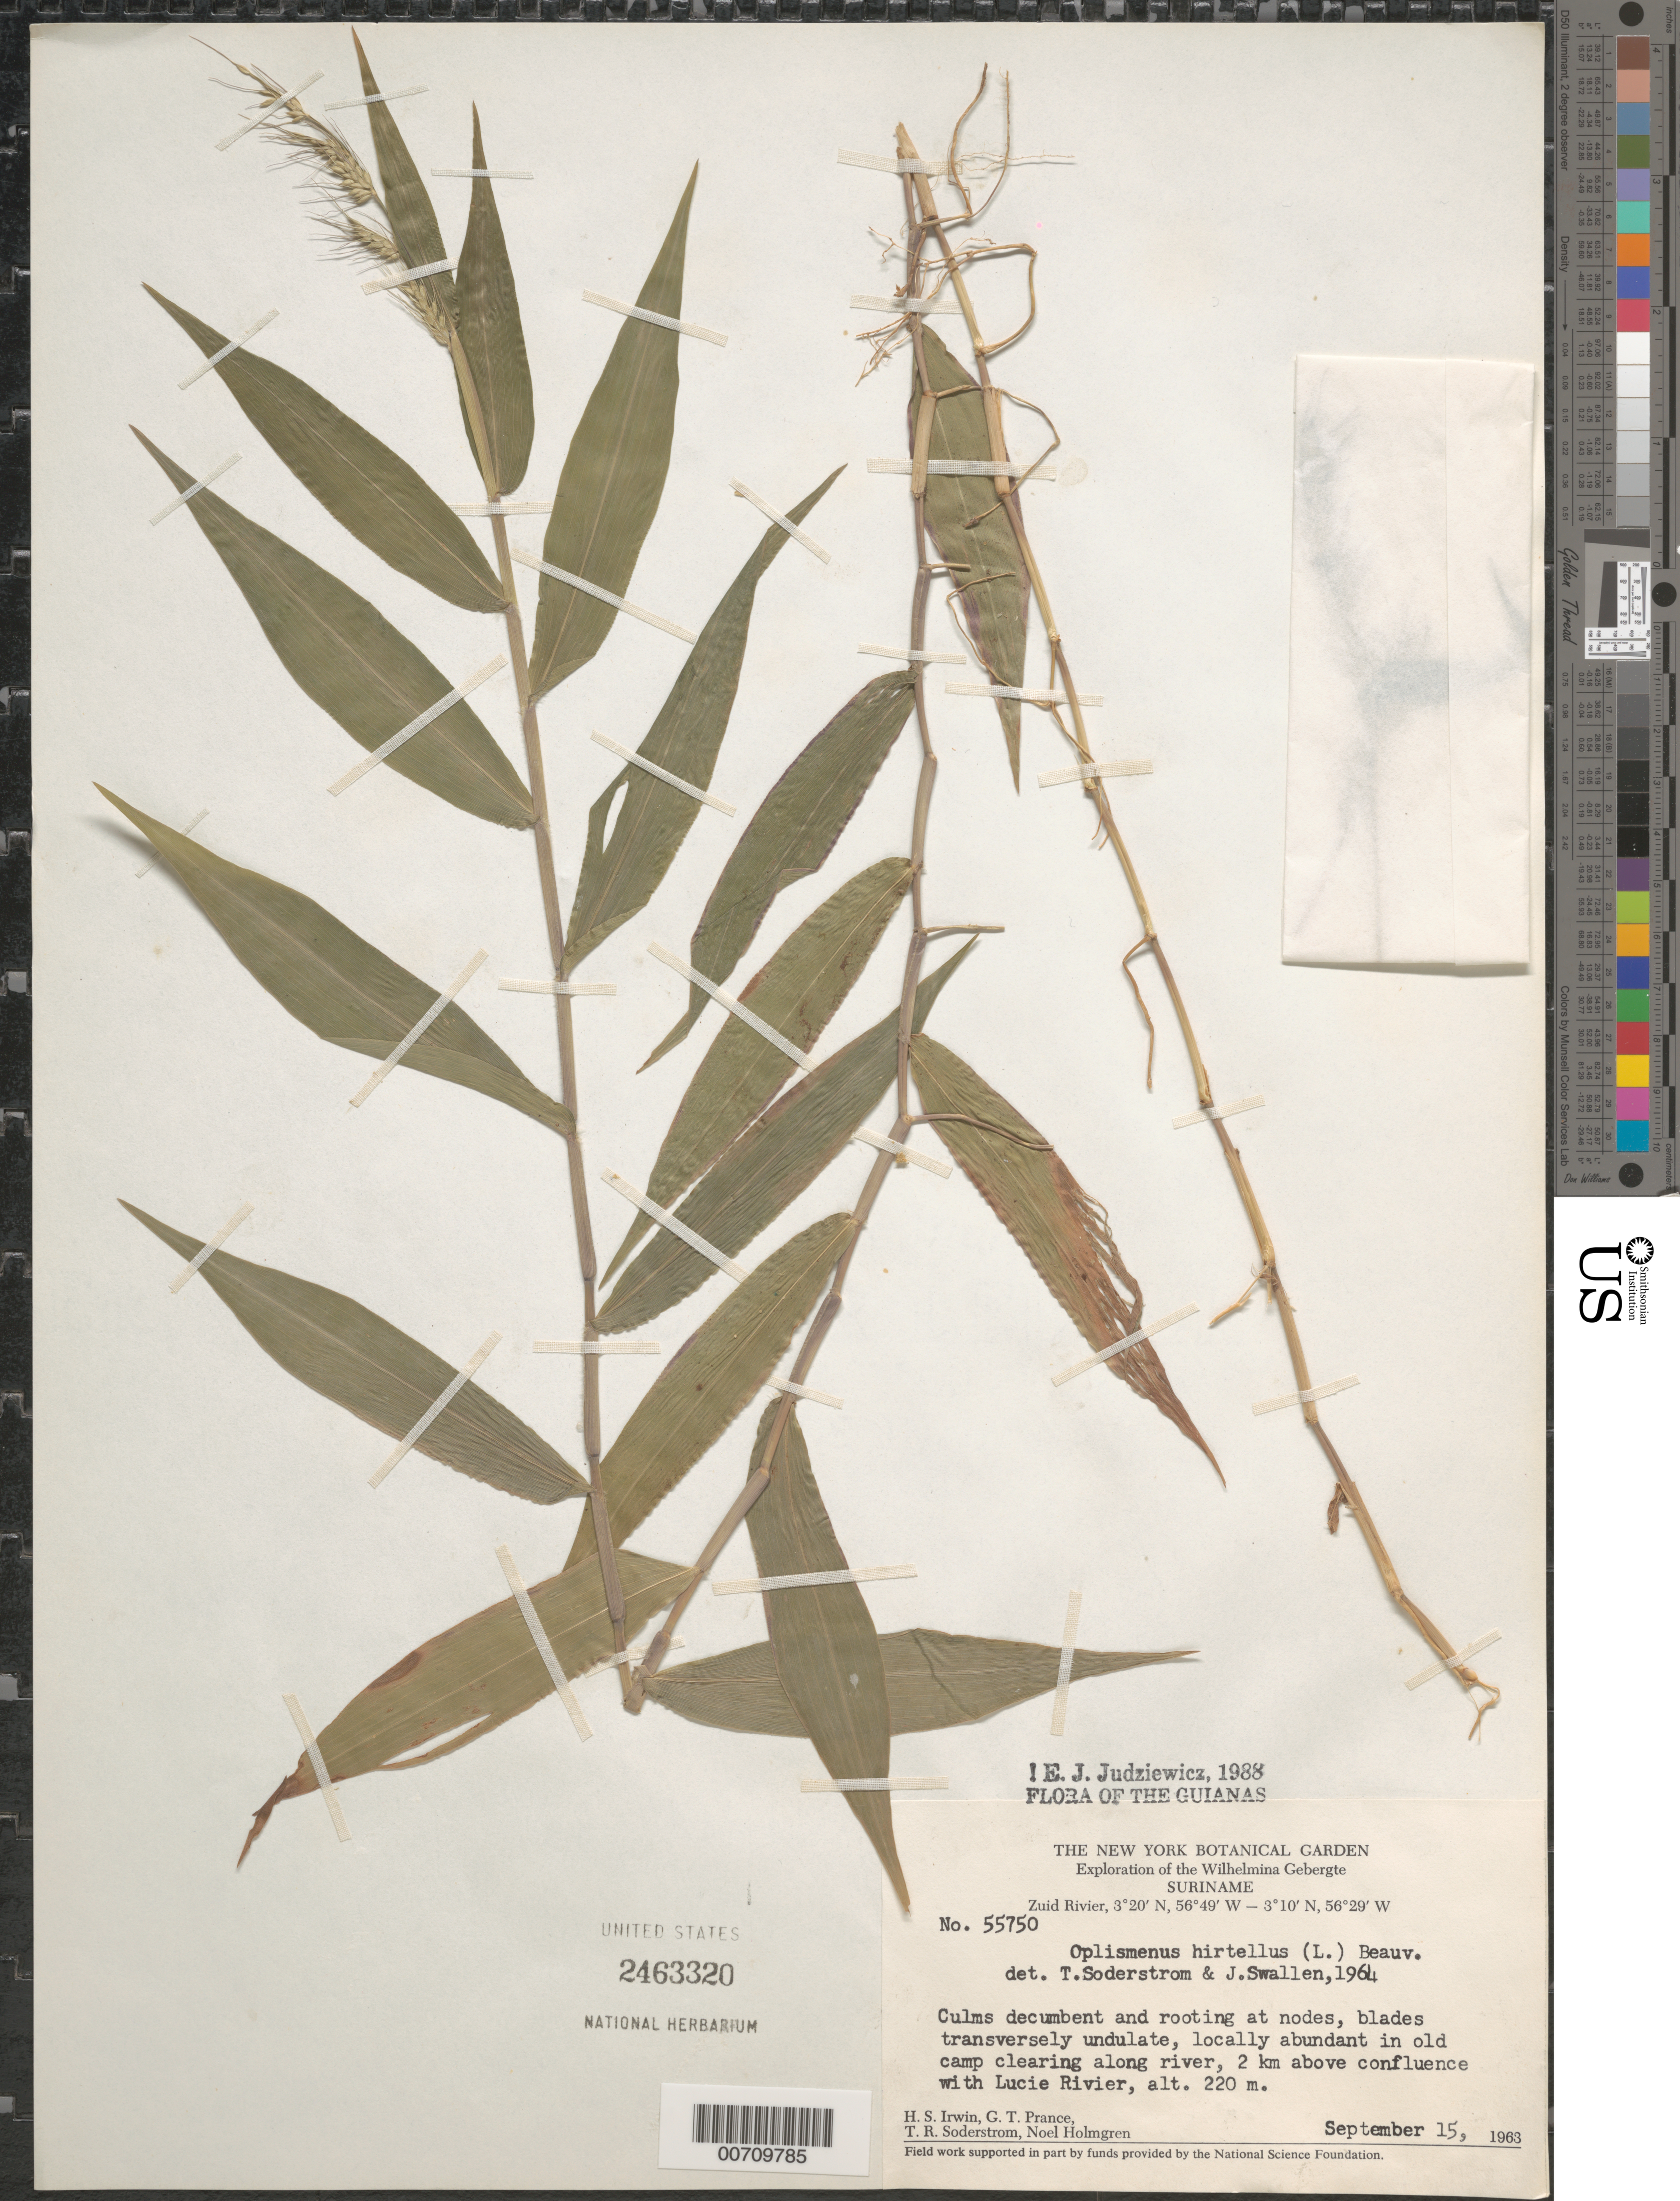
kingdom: Plantae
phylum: Tracheophyta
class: Liliopsida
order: Poales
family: Poaceae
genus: Oplismenus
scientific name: Oplismenus hirtellus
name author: (L.) P. Beauv.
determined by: Swallen, J. R.; Soderstrom, T. R.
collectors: H. Irwin, G. T. Prance, T. R. Soderstrom & N. H. Holmgren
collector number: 55750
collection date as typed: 15-Sep-63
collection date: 1963-09-15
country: Suriname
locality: Zuid River, 2 km above confluence with Lucie R., Wilhelmina Gebergte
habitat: Old camp clearing along river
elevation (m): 220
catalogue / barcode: US 2463320